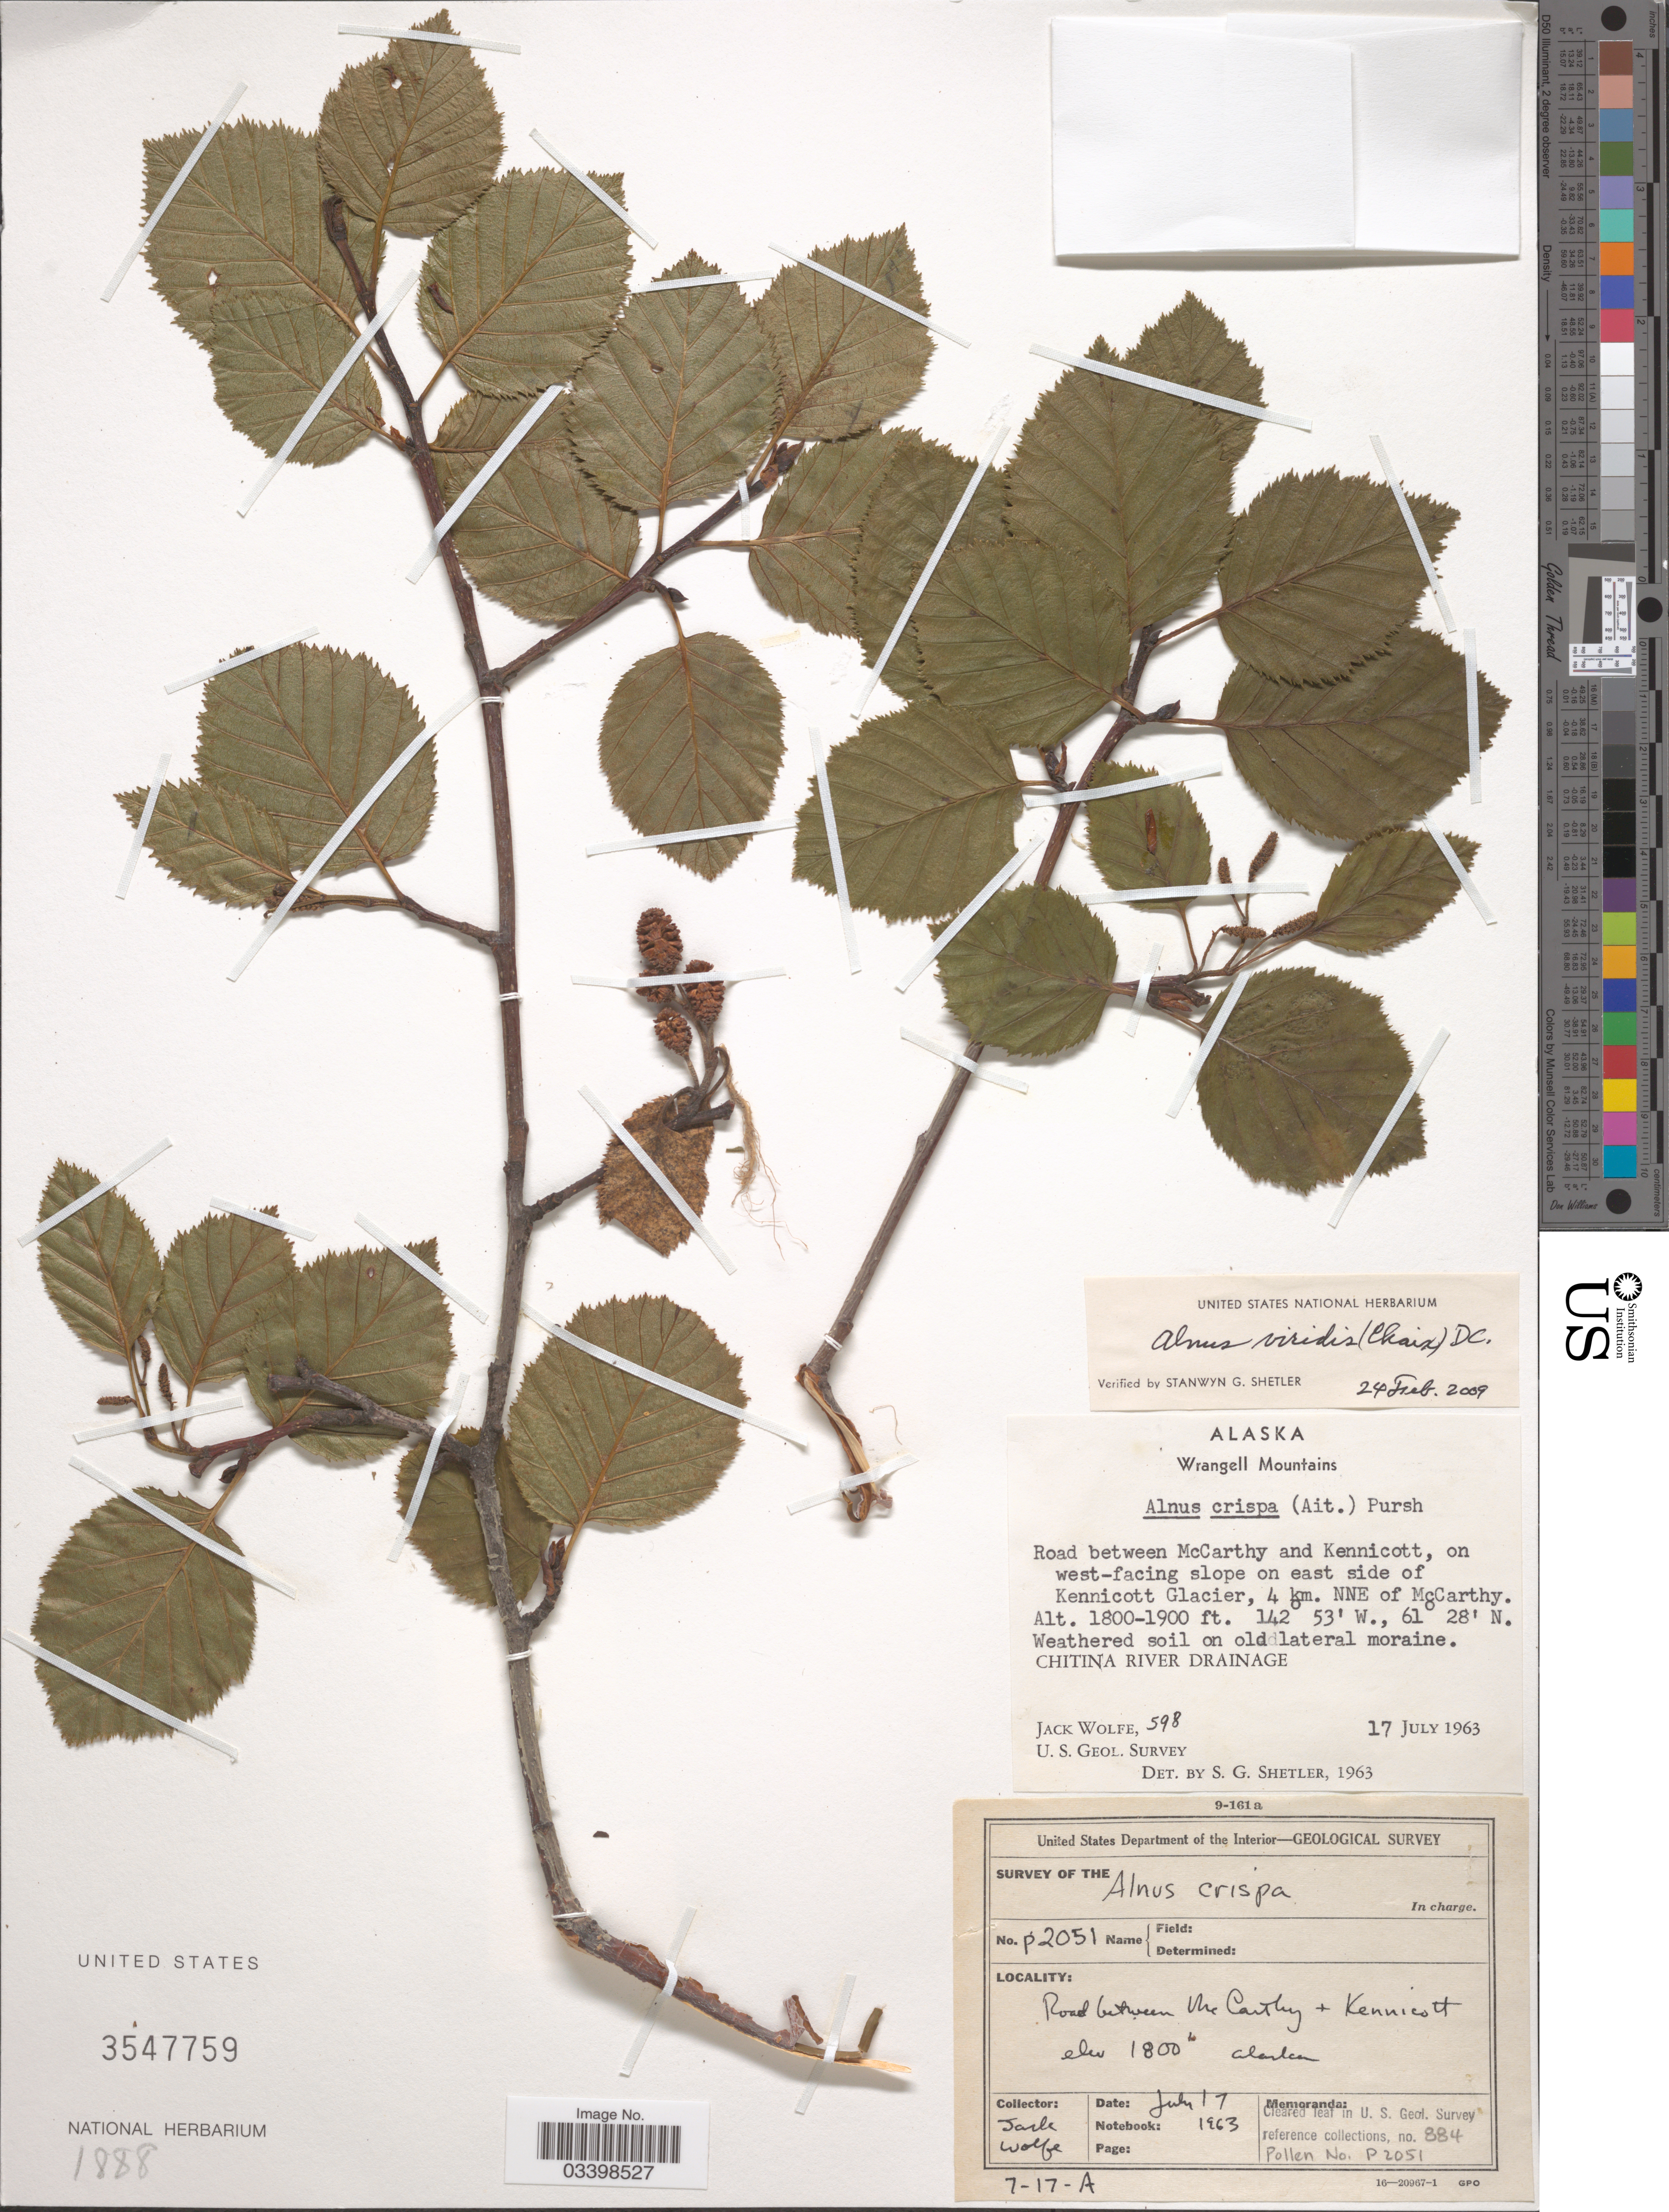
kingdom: Plantae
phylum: Tracheophyta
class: Magnoliopsida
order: Fagales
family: Betulaceae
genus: Alnus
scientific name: Alnus viridis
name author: (Chaix) DC.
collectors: J. Wolfe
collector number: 598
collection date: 1963-07-17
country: United States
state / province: Alaska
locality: Wrangell Mountains. Road between McCarthy and Kennicott, on west-facing slope on east side of Kennicott Glacier, 4 km. NNE of McCarthy. Chitina River Drainage.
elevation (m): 549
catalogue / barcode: US 3547759